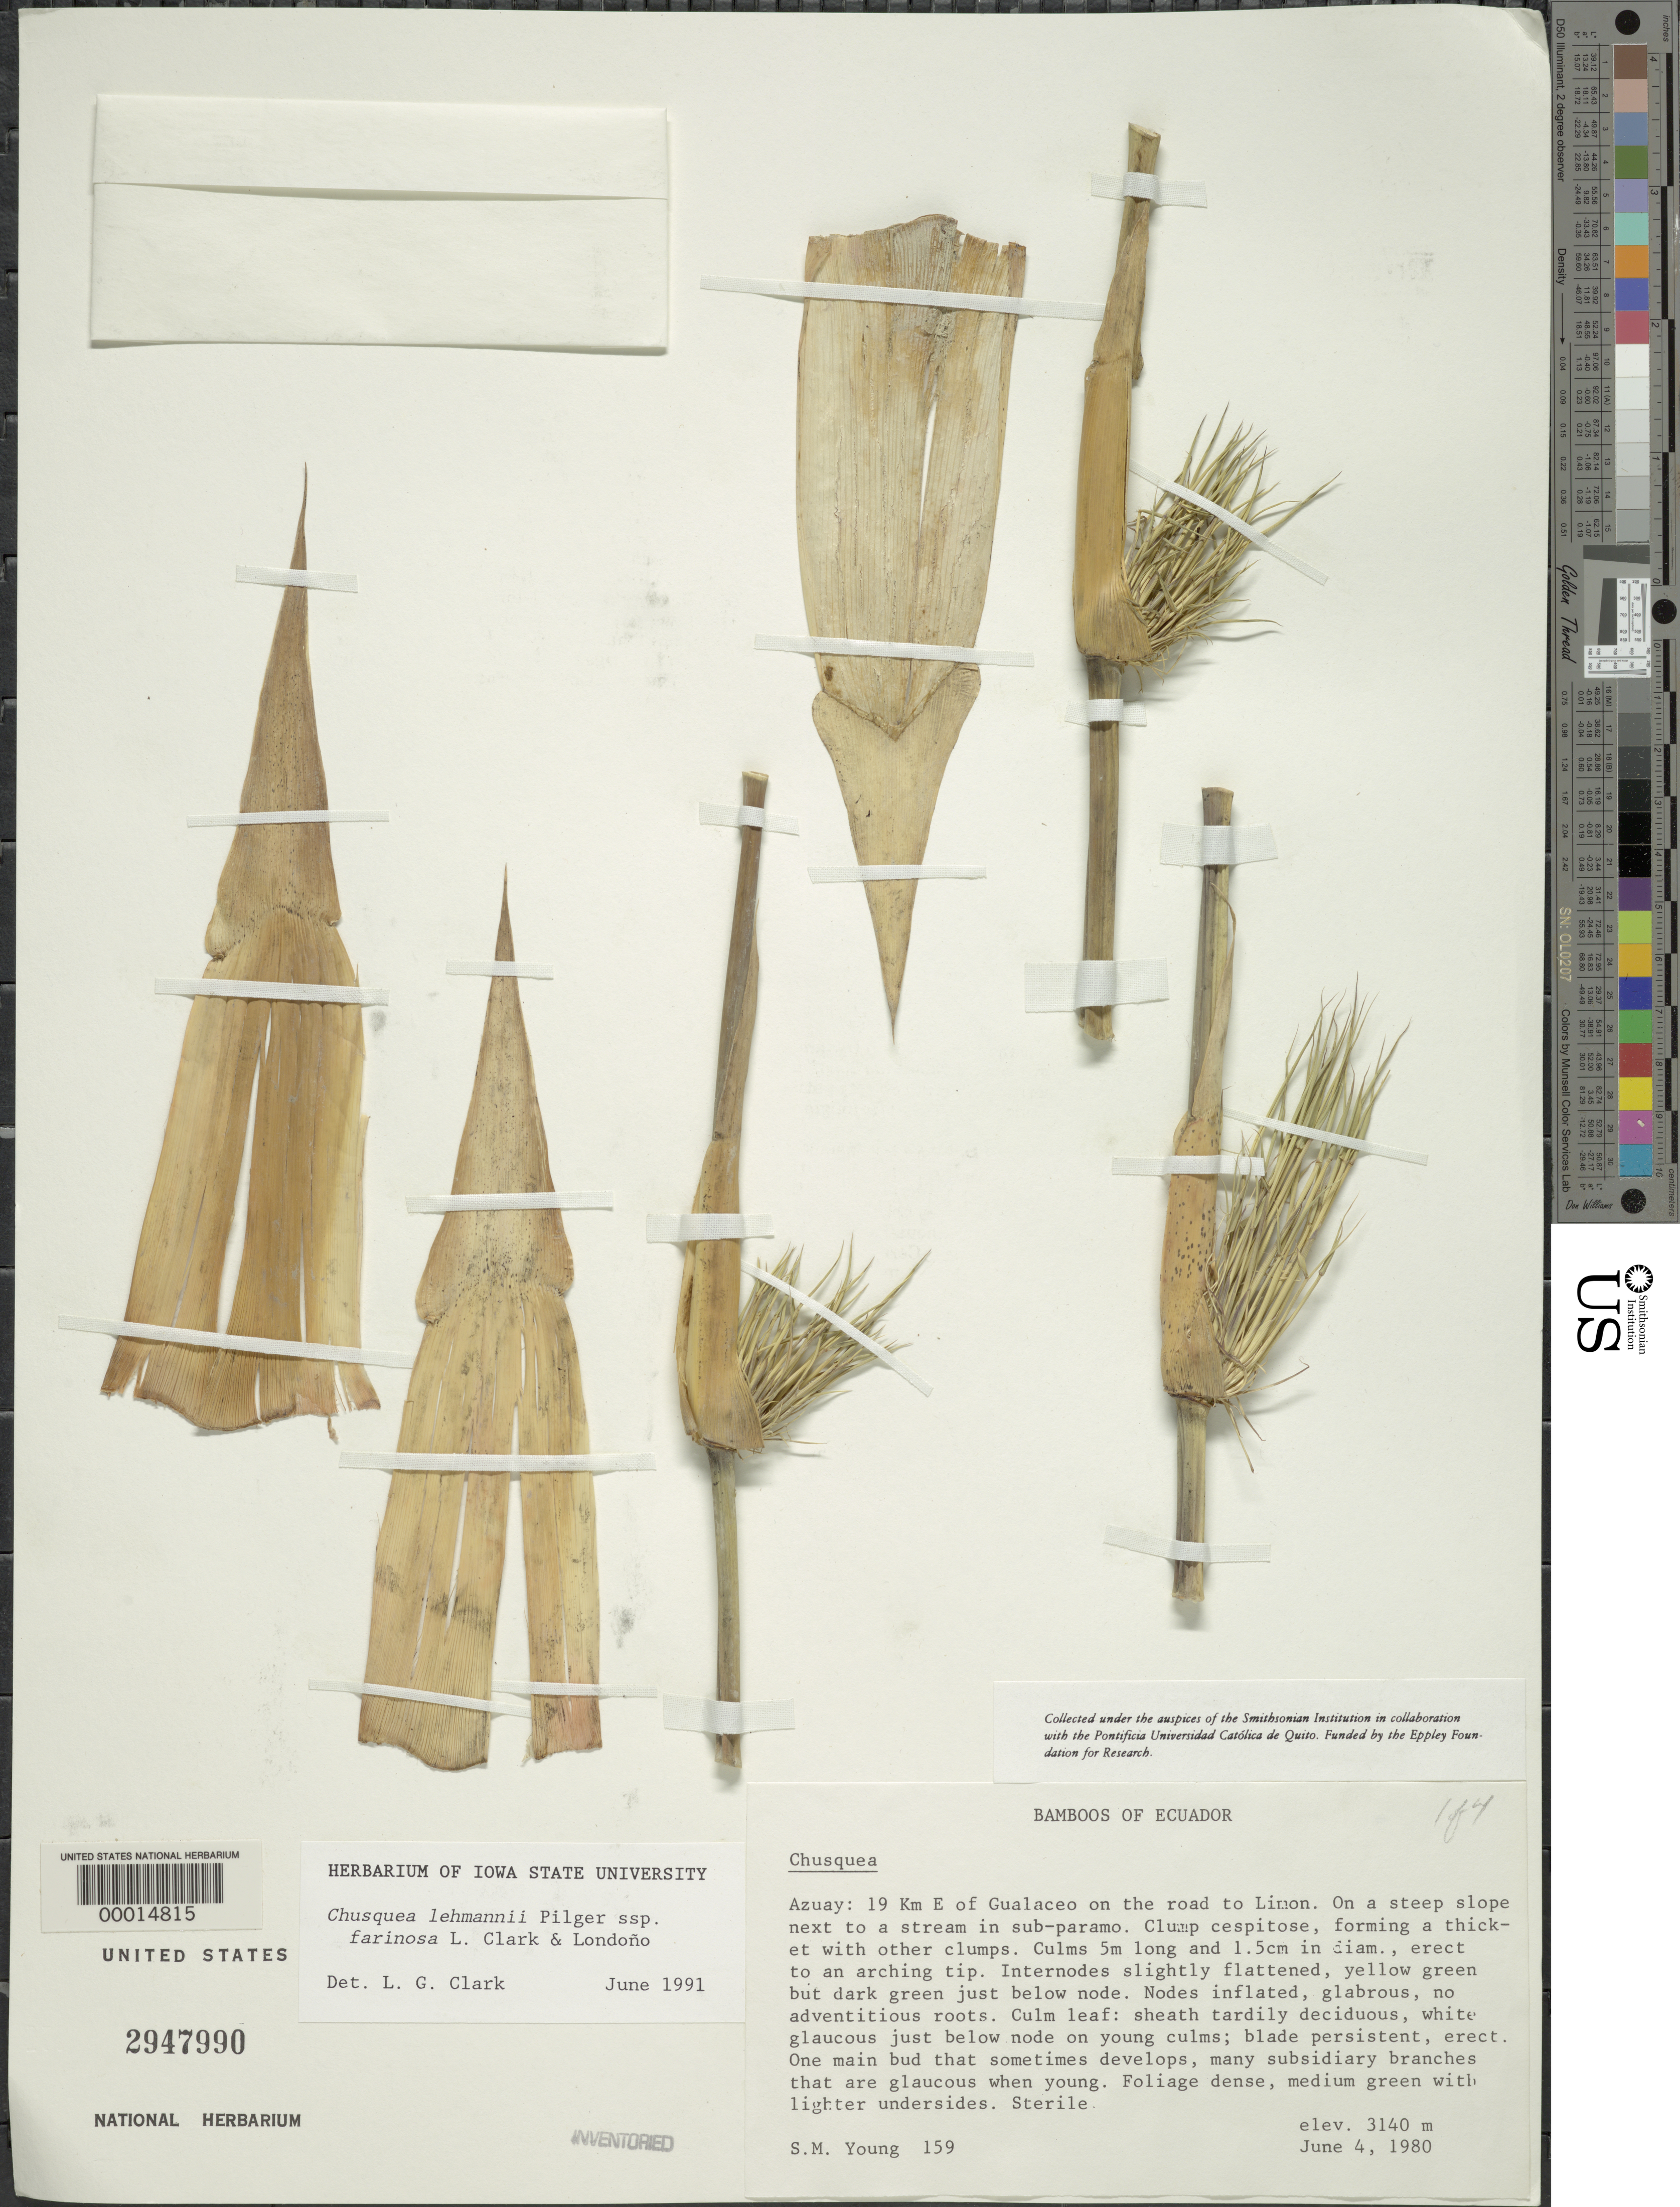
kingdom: Plantae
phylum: Tracheophyta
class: Liliopsida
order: Poales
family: Poaceae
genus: Chusquea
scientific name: Chusquea lehmannii subsp. farinosa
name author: L.G. Clark & Londoño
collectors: S. Young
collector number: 159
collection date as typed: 04 Jun 1980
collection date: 1980-06-04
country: Ecuador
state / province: Azuay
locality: Gualaceo/Limon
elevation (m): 3140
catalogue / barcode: US 2947990